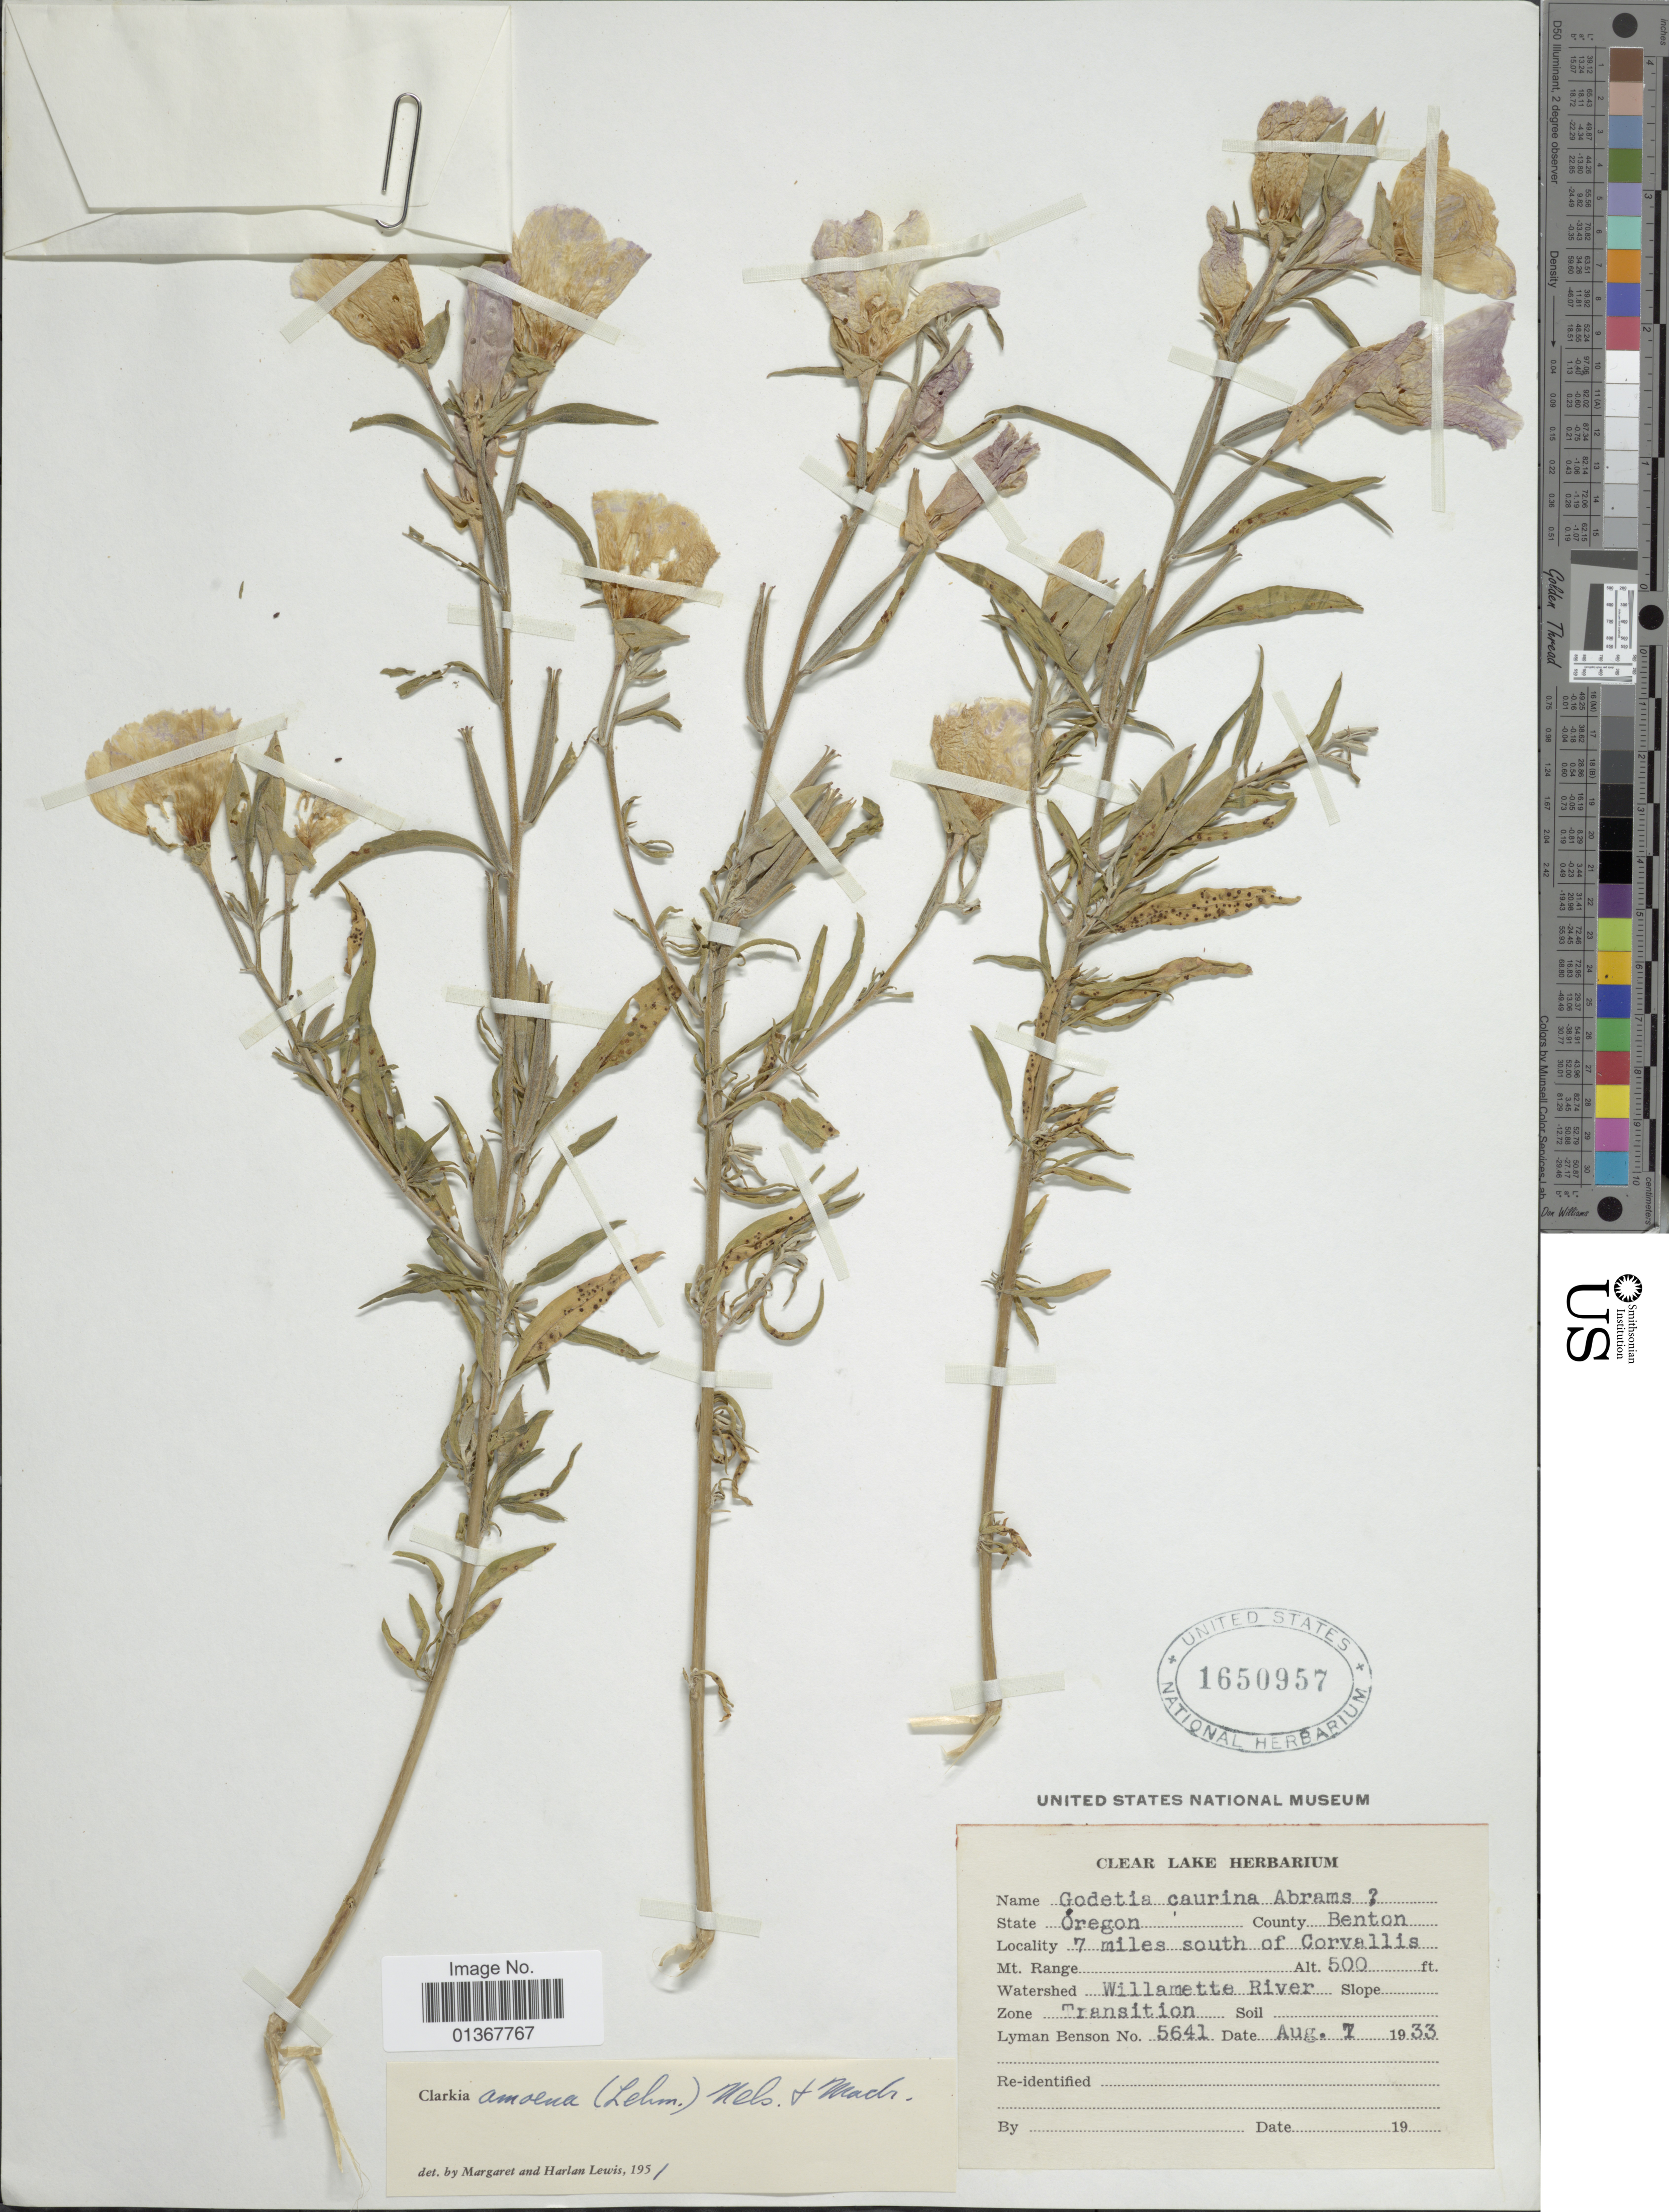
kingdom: Plantae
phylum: Tracheophyta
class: Magnoliopsida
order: Myrtales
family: Onagraceae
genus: Clarkia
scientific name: Clarkia amoena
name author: (Lehm.) A. Nelson & J.F. Macbr.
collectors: L. D. Benson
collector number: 5641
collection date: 1933-08-07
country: United States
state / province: Oregon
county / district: Benton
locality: County Benton, 7 miles south of Corvallis, Willamette River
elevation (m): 152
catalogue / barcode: US 1650957